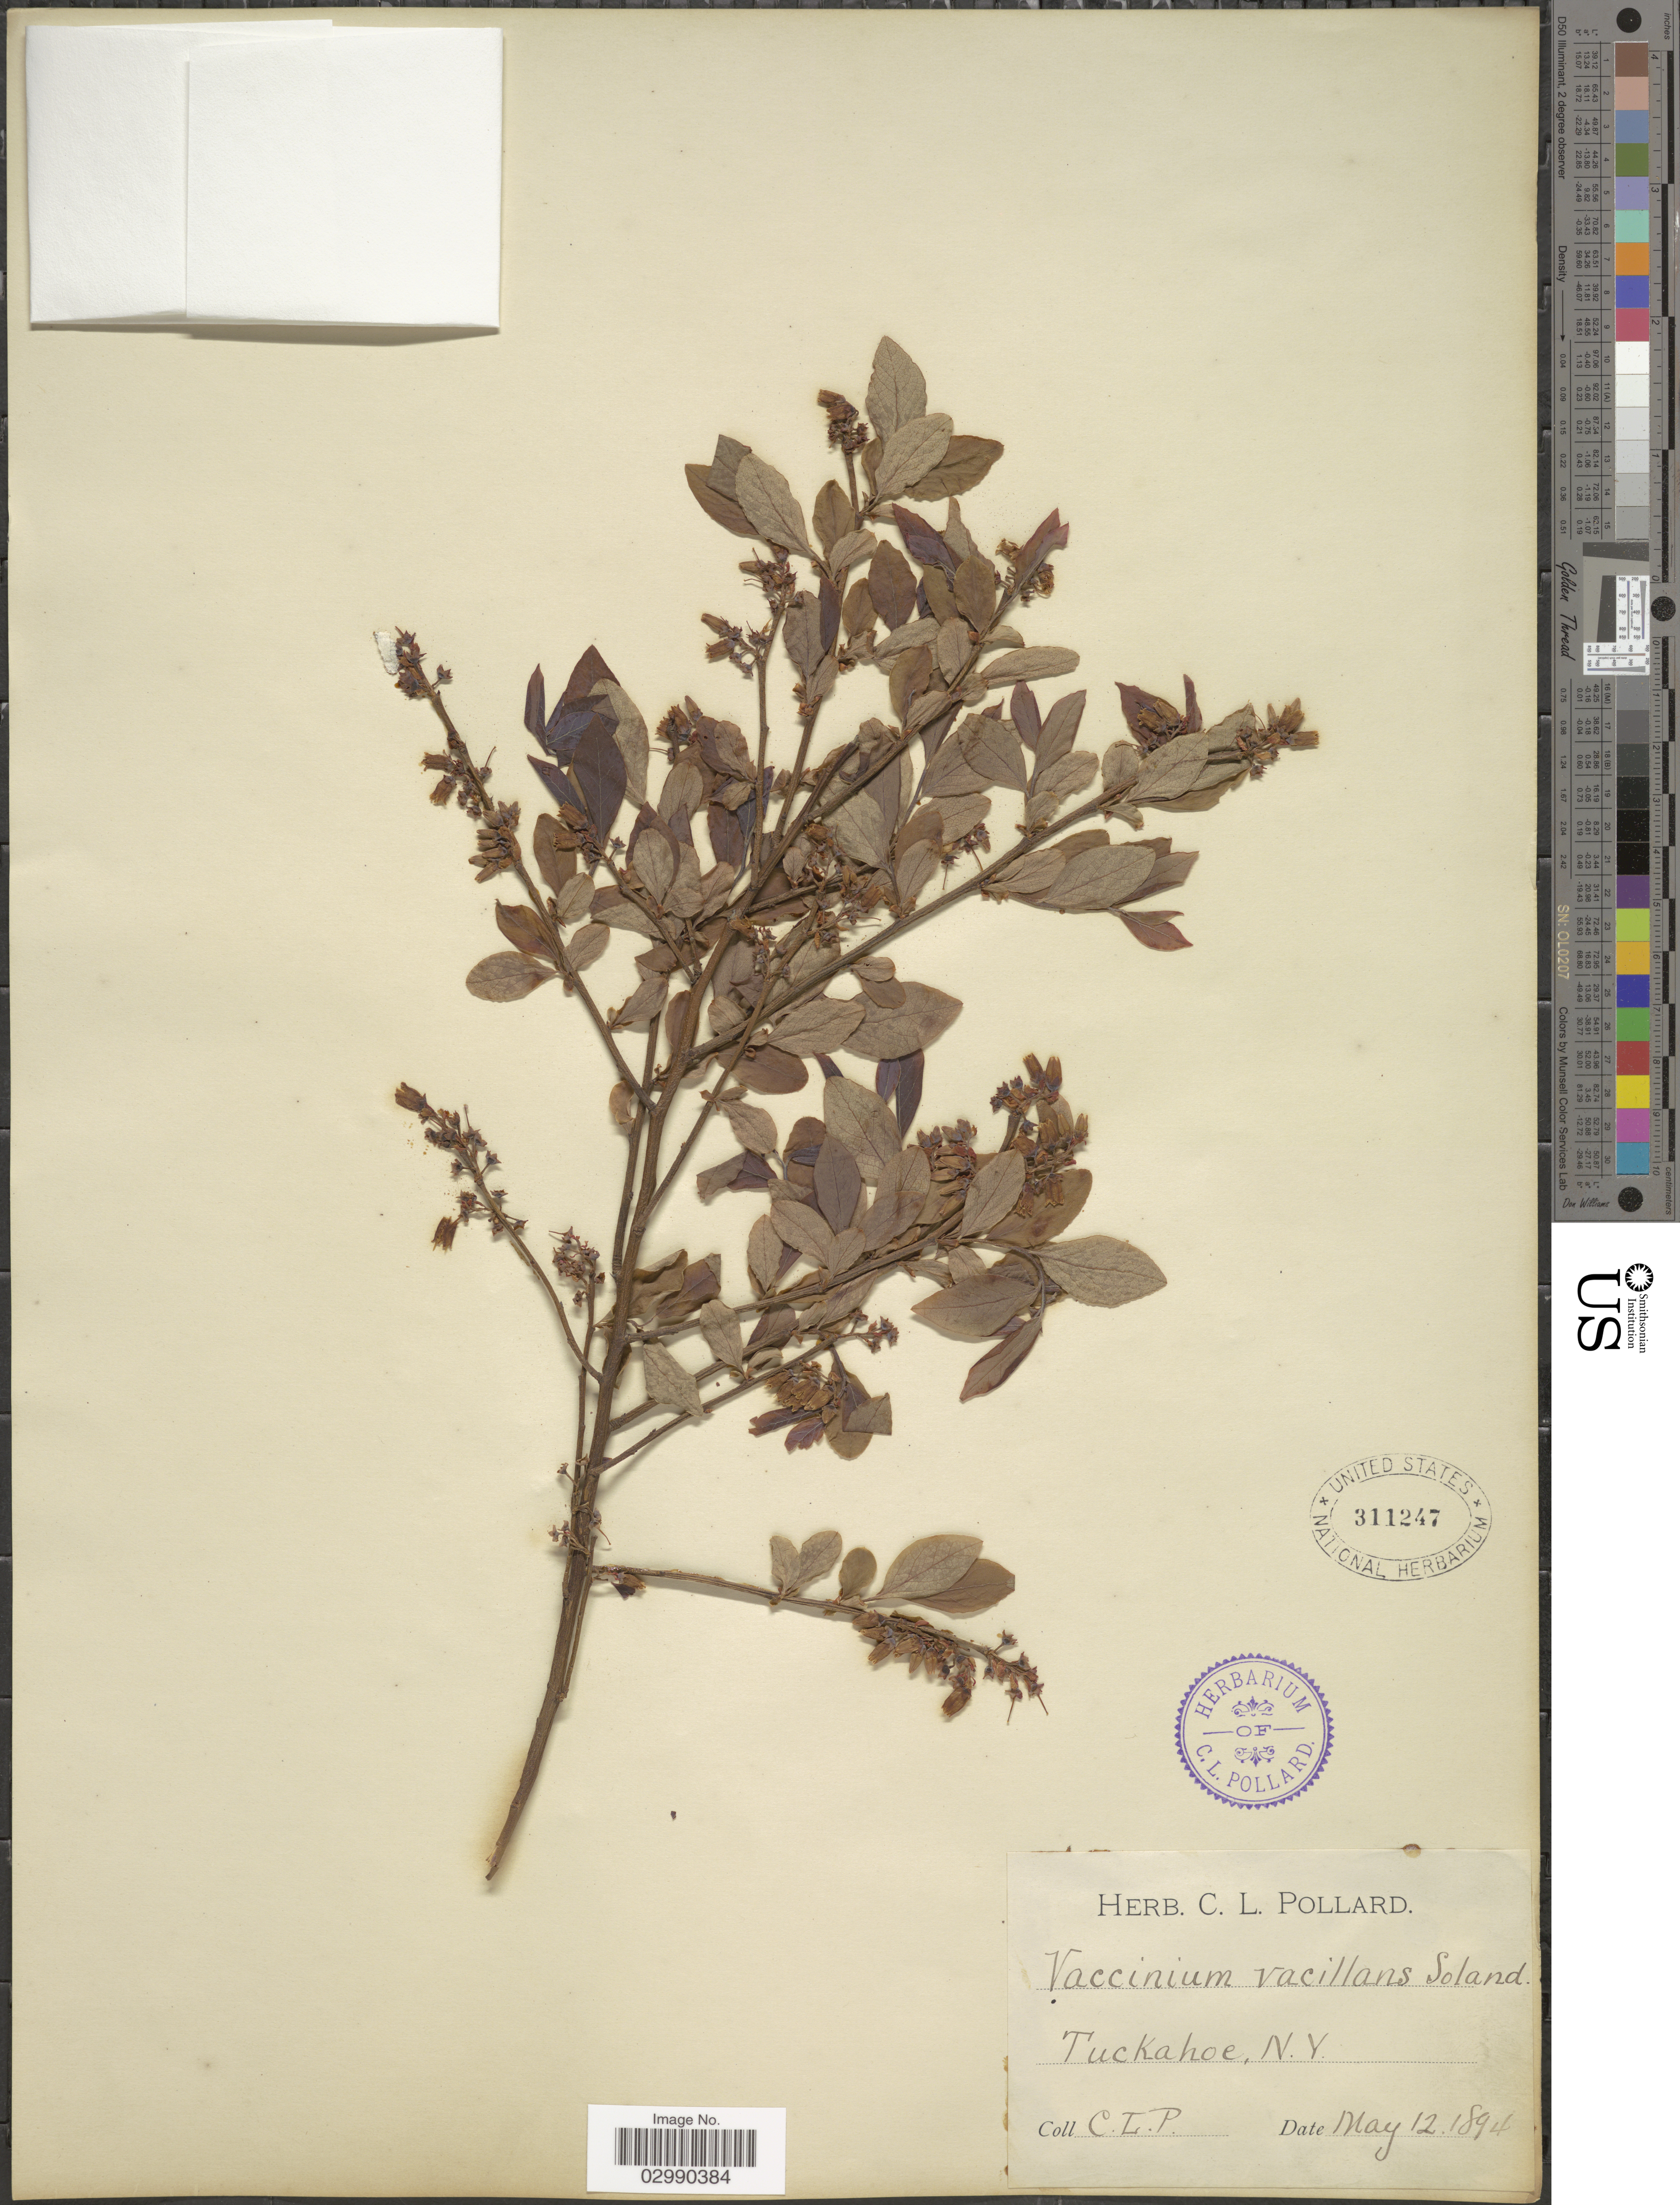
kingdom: Plantae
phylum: Tracheophyta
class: Magnoliopsida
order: Ericales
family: Ericaceae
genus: Vaccinium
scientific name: Vaccinium vacillans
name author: Kalm ex Torr.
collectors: C. L. Pollard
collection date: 1894-05-12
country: United States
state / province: New York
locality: Tuckahoe.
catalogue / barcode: US 311247